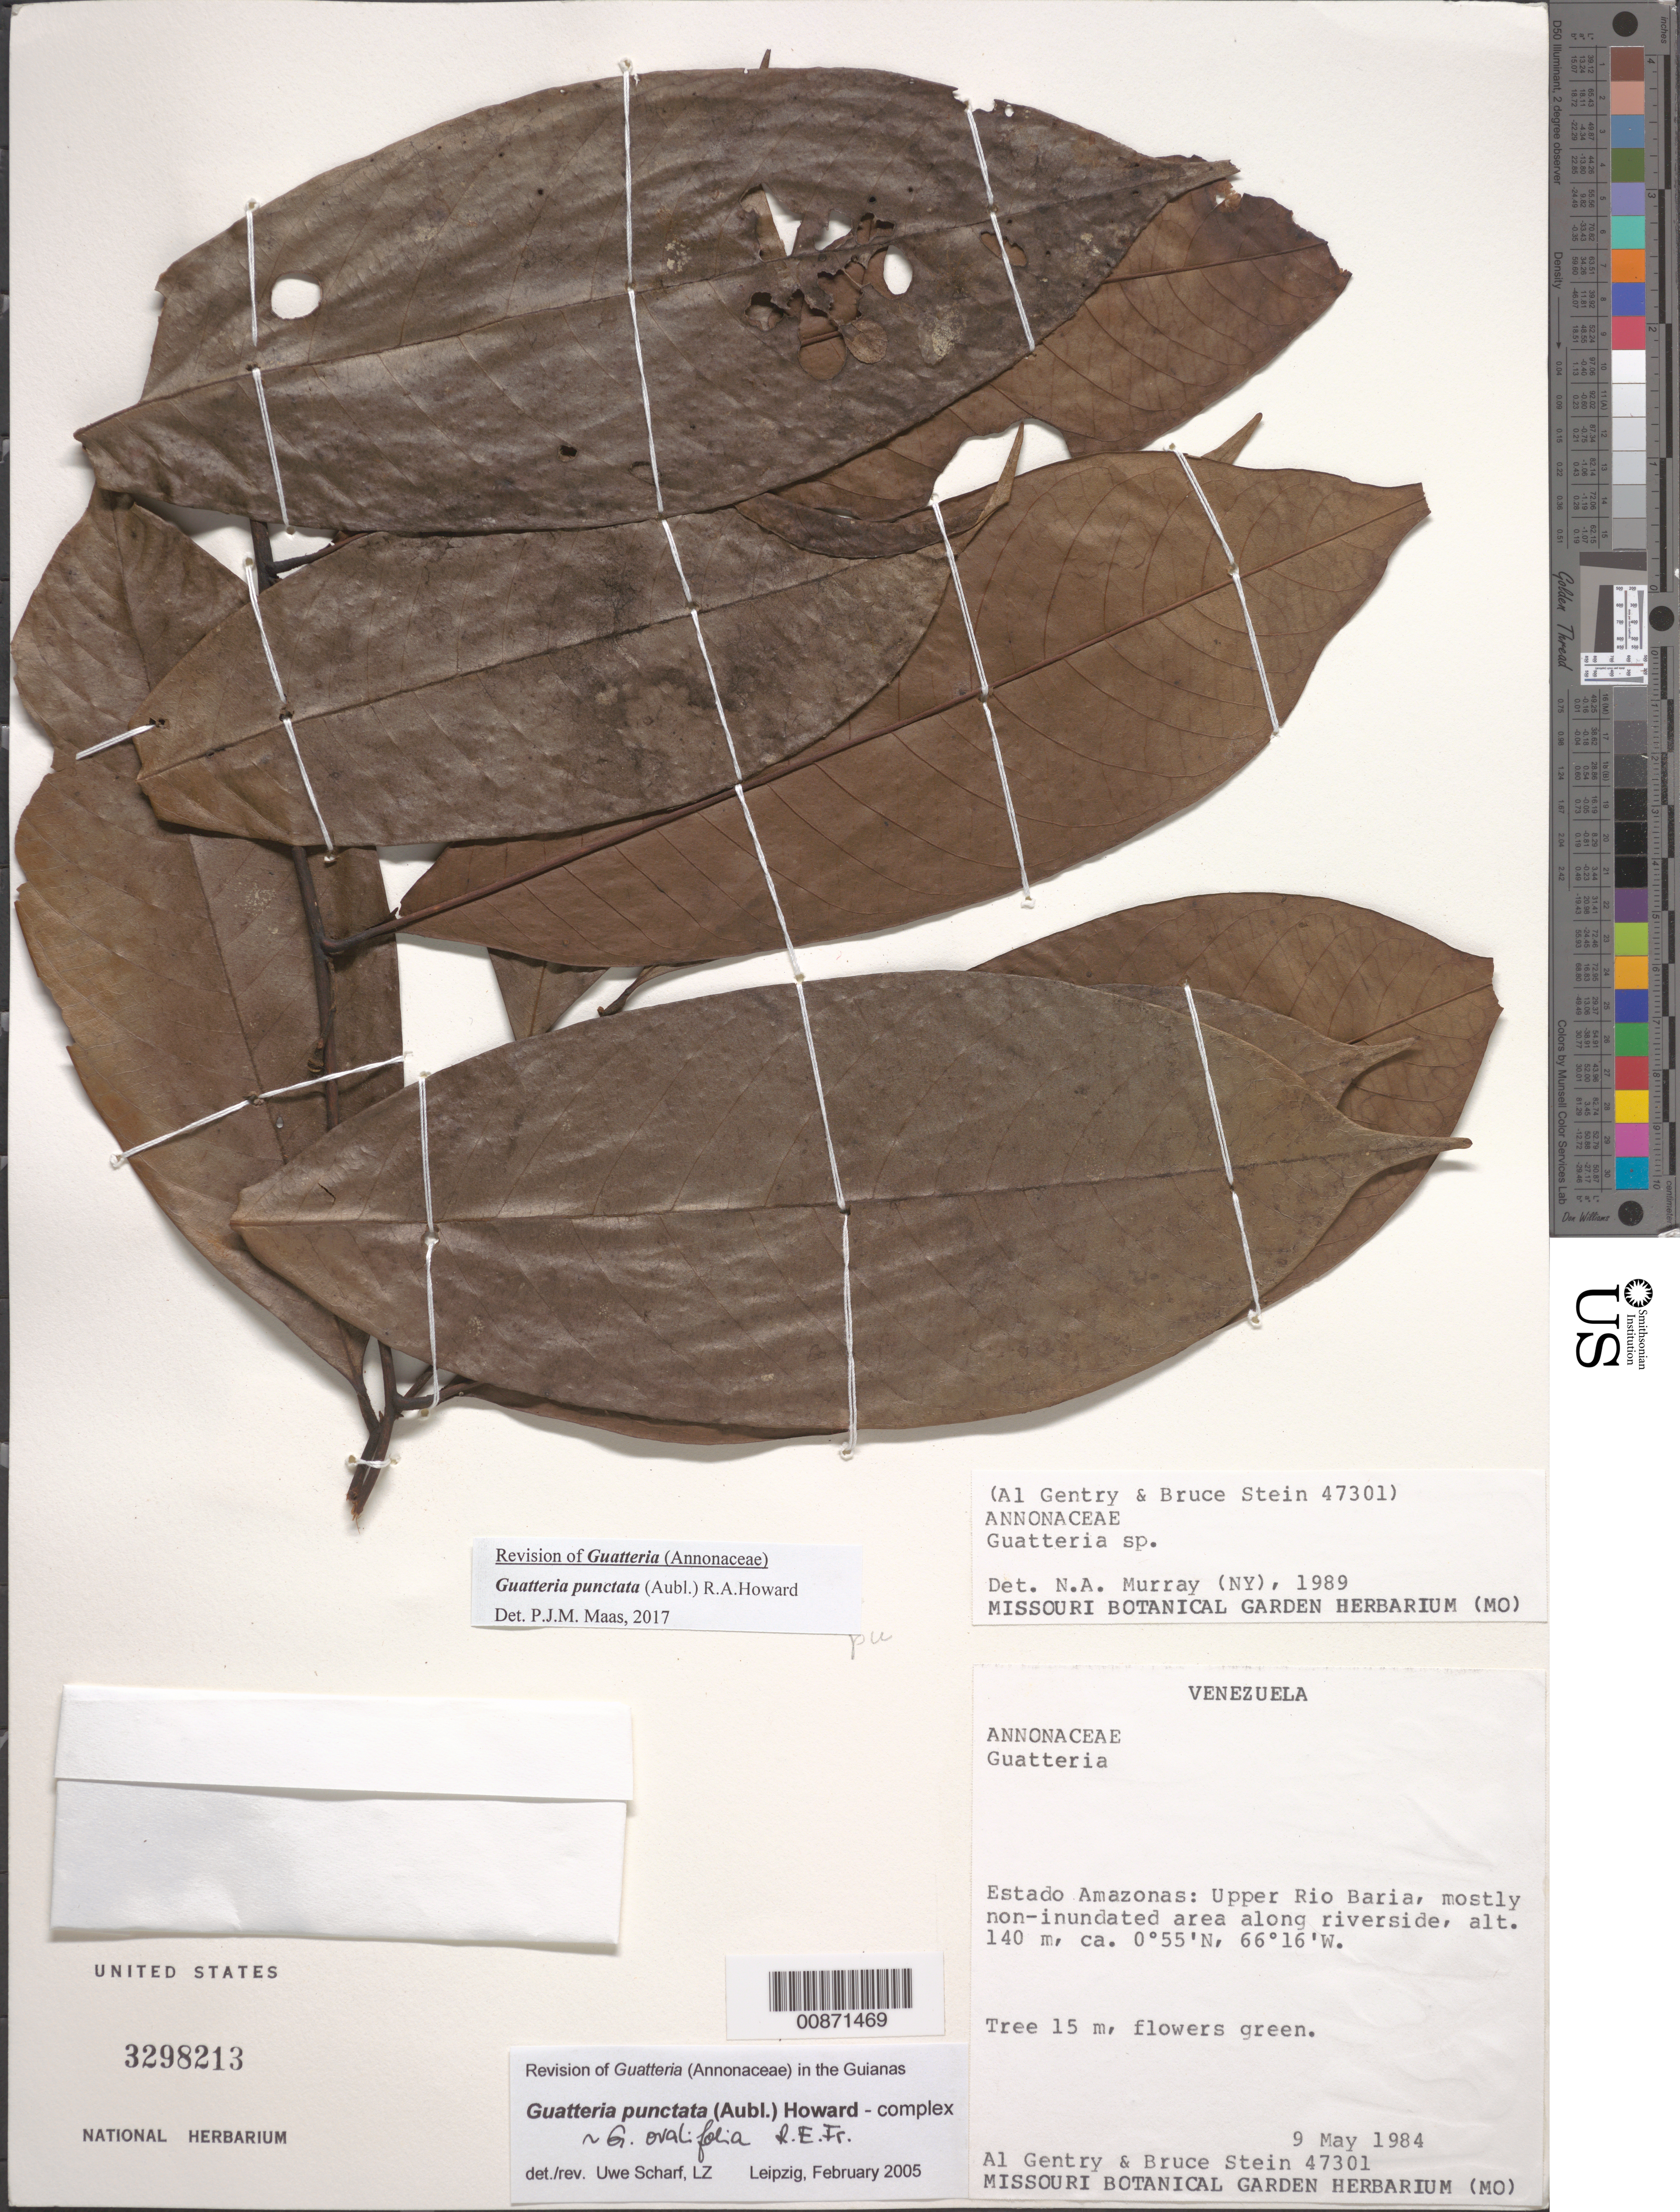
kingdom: Plantae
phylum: Tracheophyta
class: Magnoliopsida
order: Magnoliales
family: Annonaceae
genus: Guatteria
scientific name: Guatteria punctata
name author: (Aubl.) R.A. Howard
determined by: Maas, Paul J.; Maas, H.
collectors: A. H. Gentry & B. Stein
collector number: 47301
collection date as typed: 9-May-84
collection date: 1984-05-09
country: Venezuela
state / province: Amazonas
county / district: Río Negro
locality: Río Baria, upper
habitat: Mostly non-inundated area along riverside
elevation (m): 140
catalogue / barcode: US 3298213